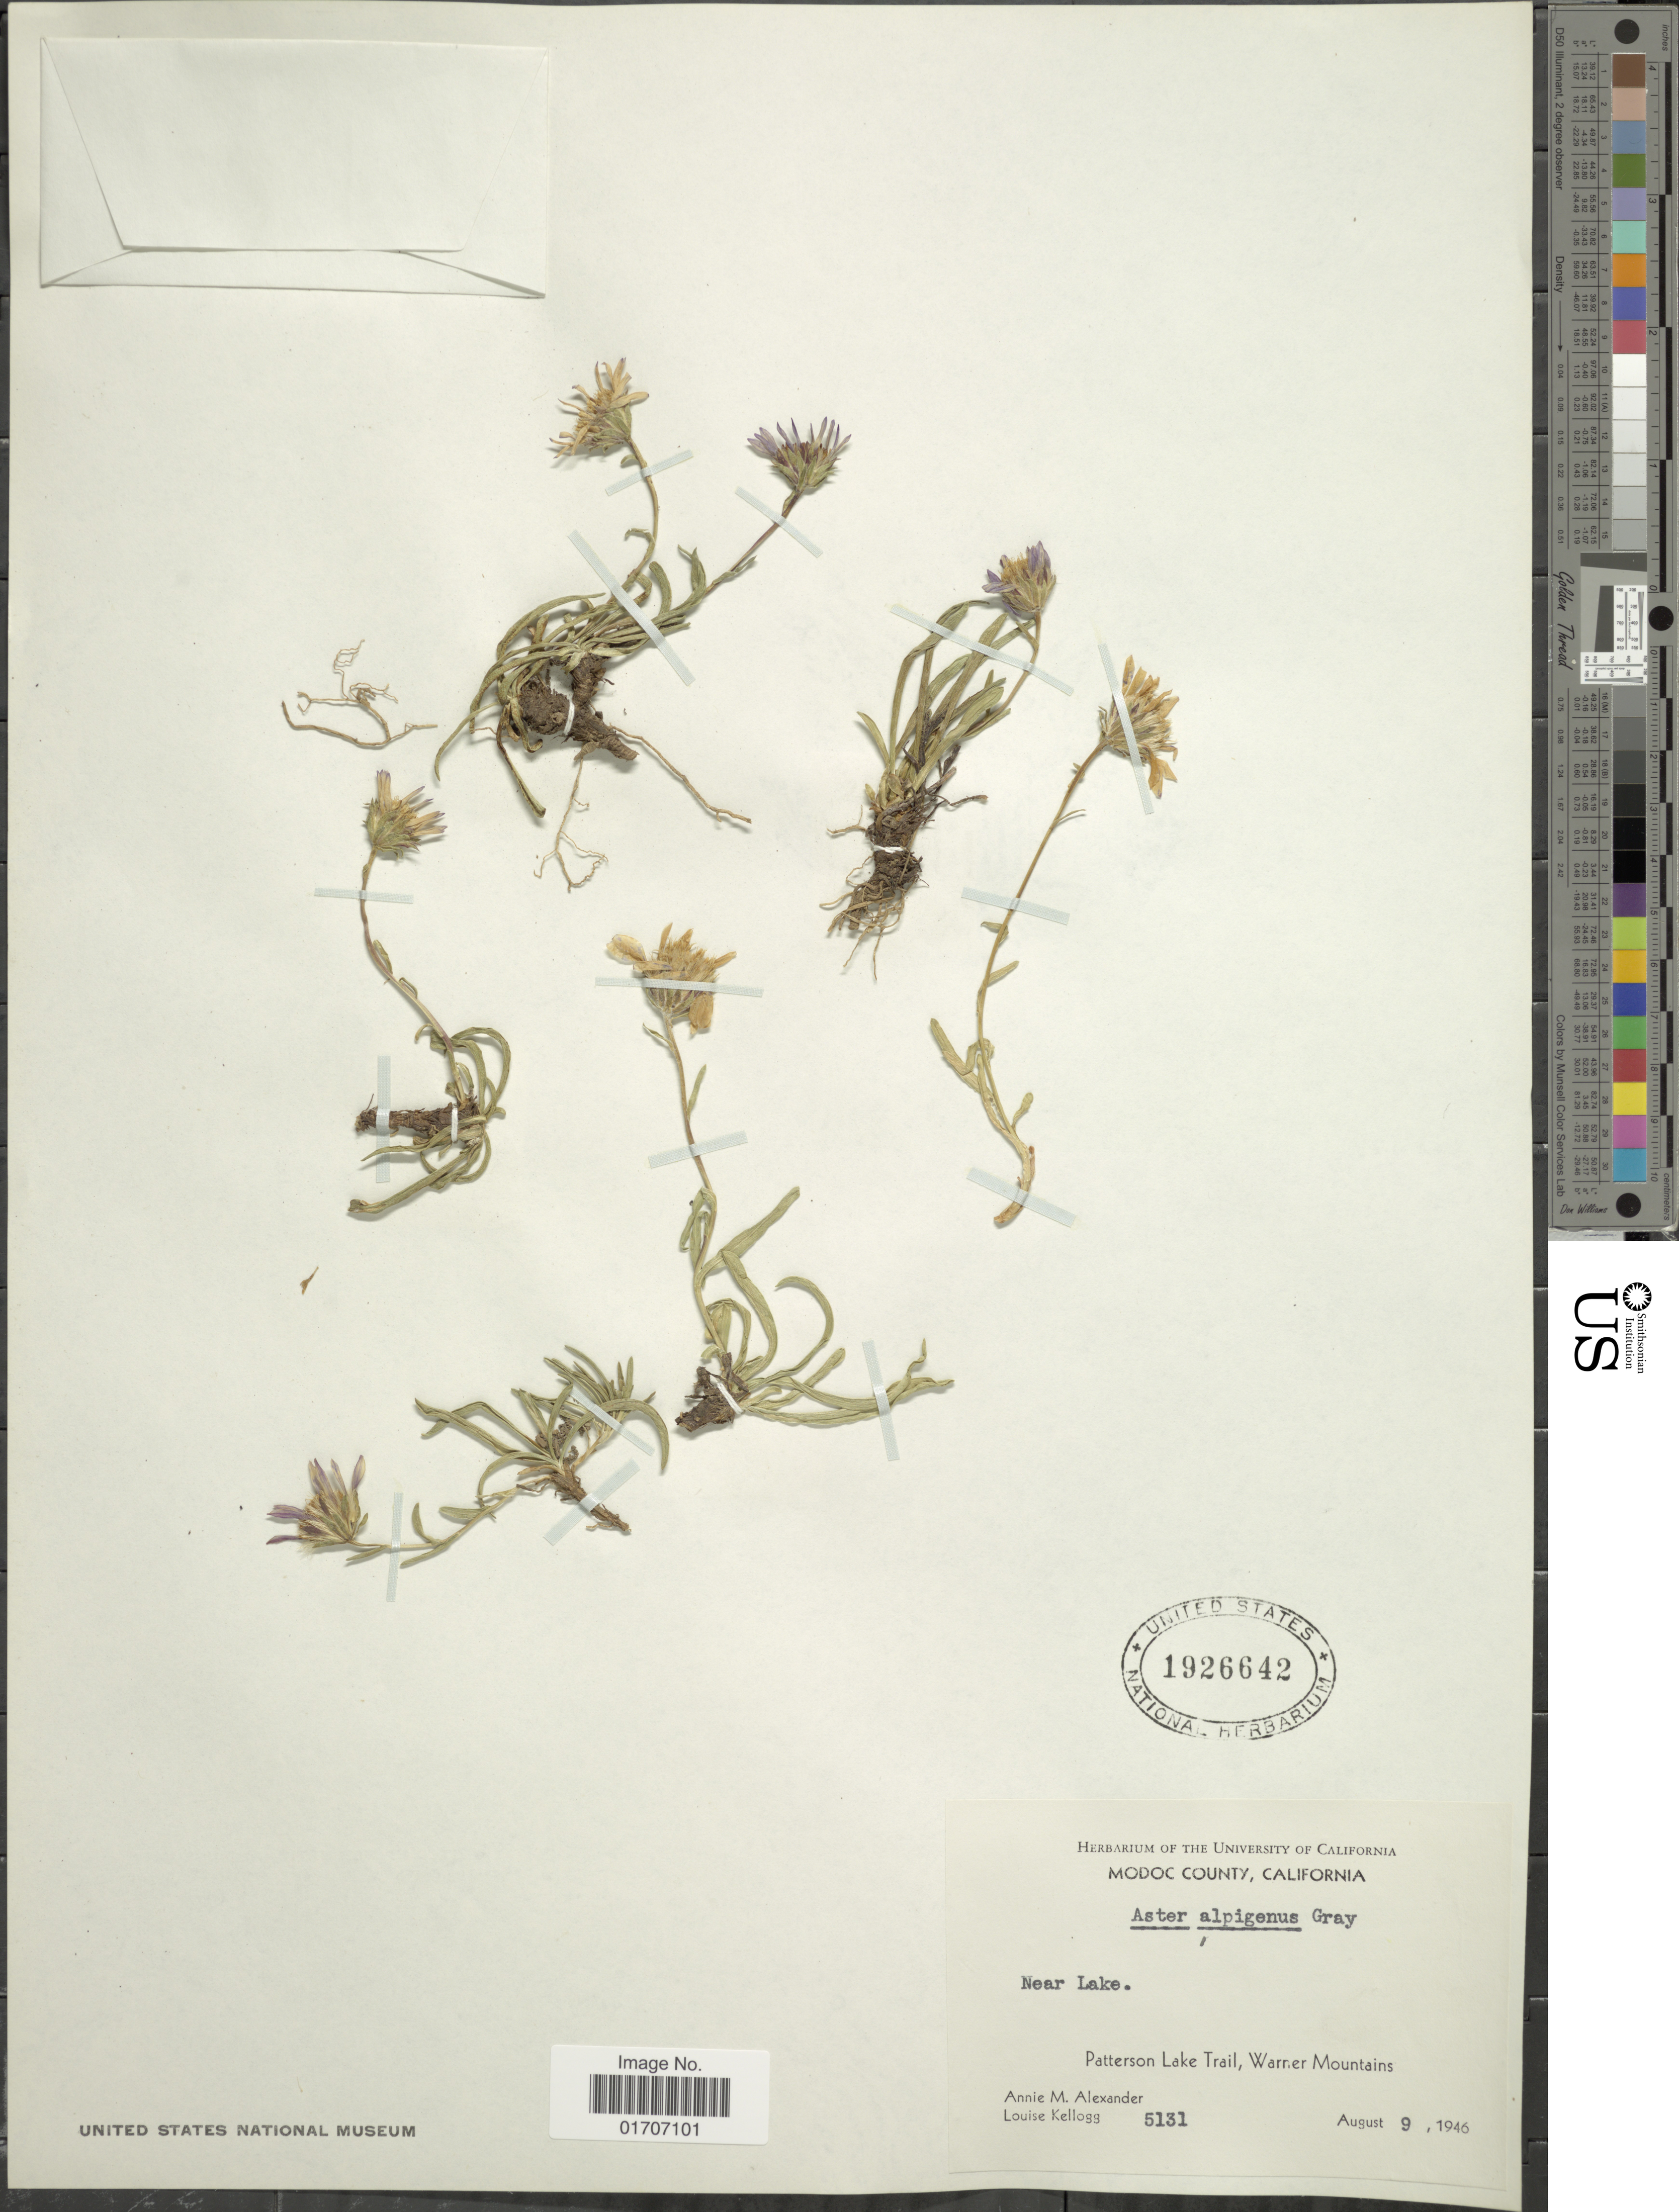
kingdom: Plantae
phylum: Tracheophyta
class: Magnoliopsida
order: Asterales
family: Asteraceae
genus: Oreostemma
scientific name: Oreostemma alpigenum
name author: (Torr. & A. Gray) Greene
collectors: A. M. Alexander & L. Kellogg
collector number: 5131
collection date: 1946-08-09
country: United States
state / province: California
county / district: Modoc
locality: Modoc County, California. Near lake. Patterson Lake Trail, Warner Mountains.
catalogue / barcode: US 1926642